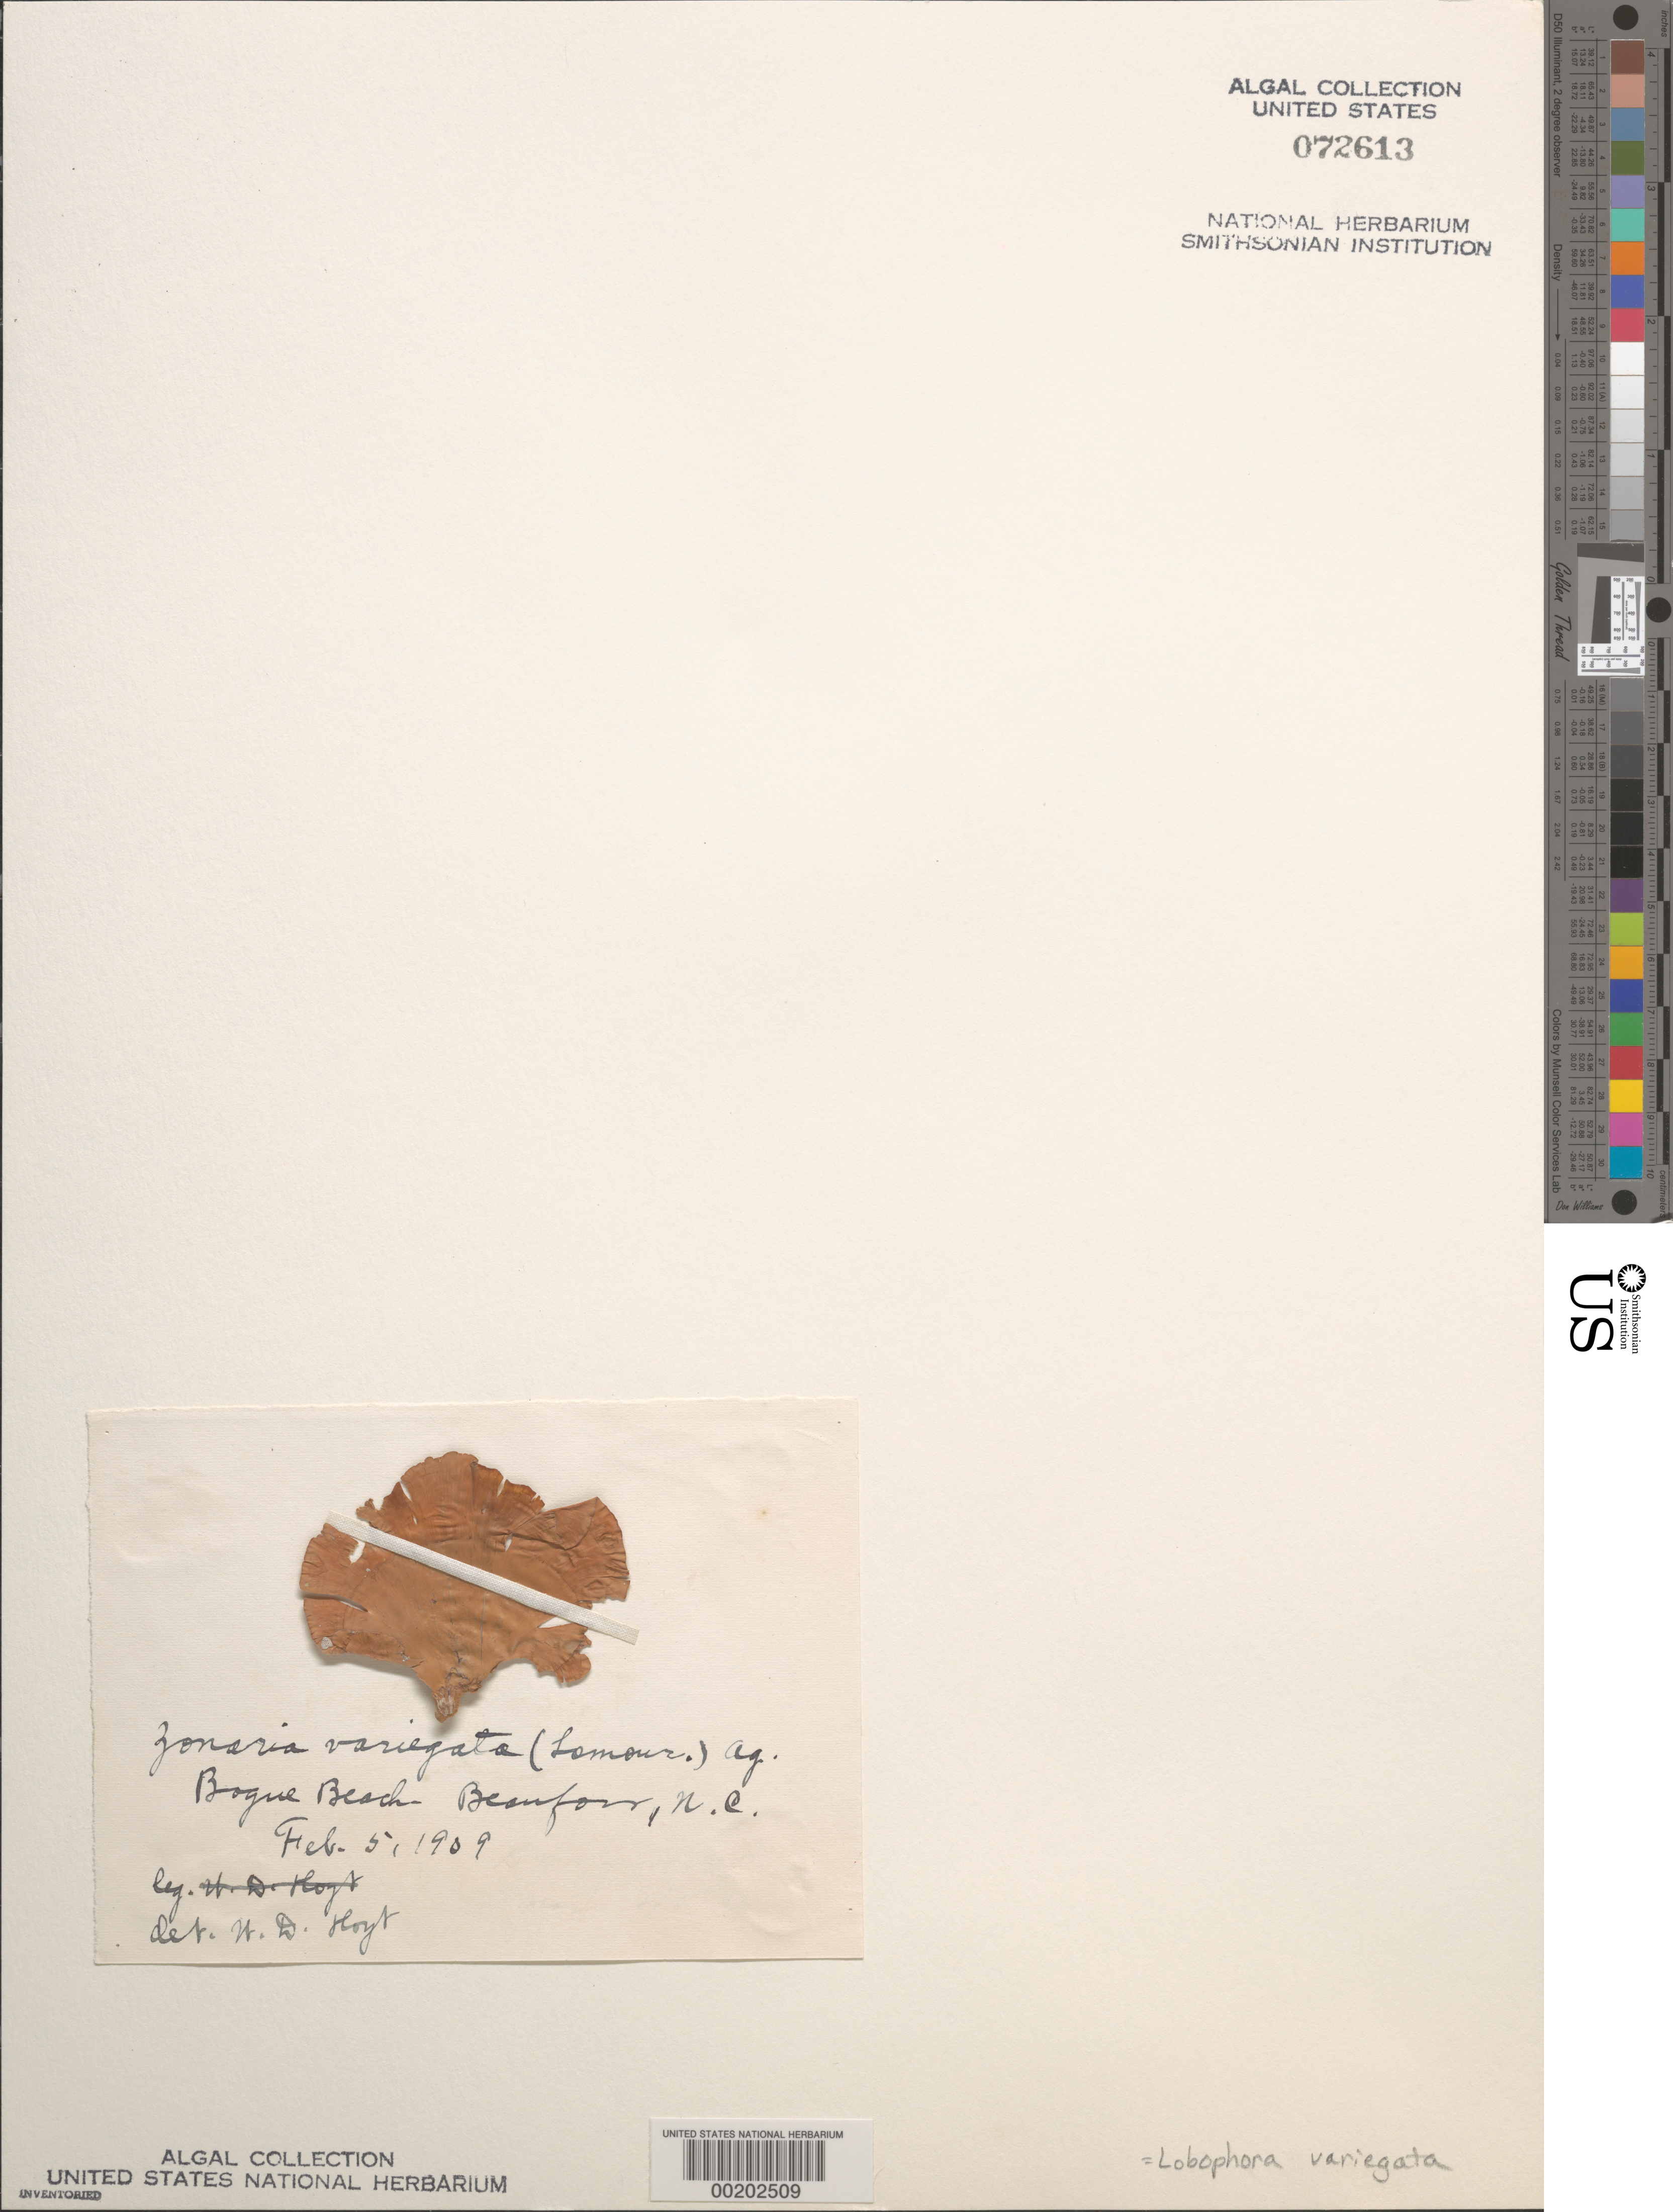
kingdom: Chromista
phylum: Ochrophyta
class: Phaeophyceae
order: Dictyotales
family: Dictyotaceae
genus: Lobophora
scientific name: Lobophora variegata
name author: (J.V.Lamouroux) Womersley & E.C. Oliveira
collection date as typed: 05 Feb 1909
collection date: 1909-02-05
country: United States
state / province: North Carolina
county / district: Carteret County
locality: Beaufort, Bogue Beach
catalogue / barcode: US 72613